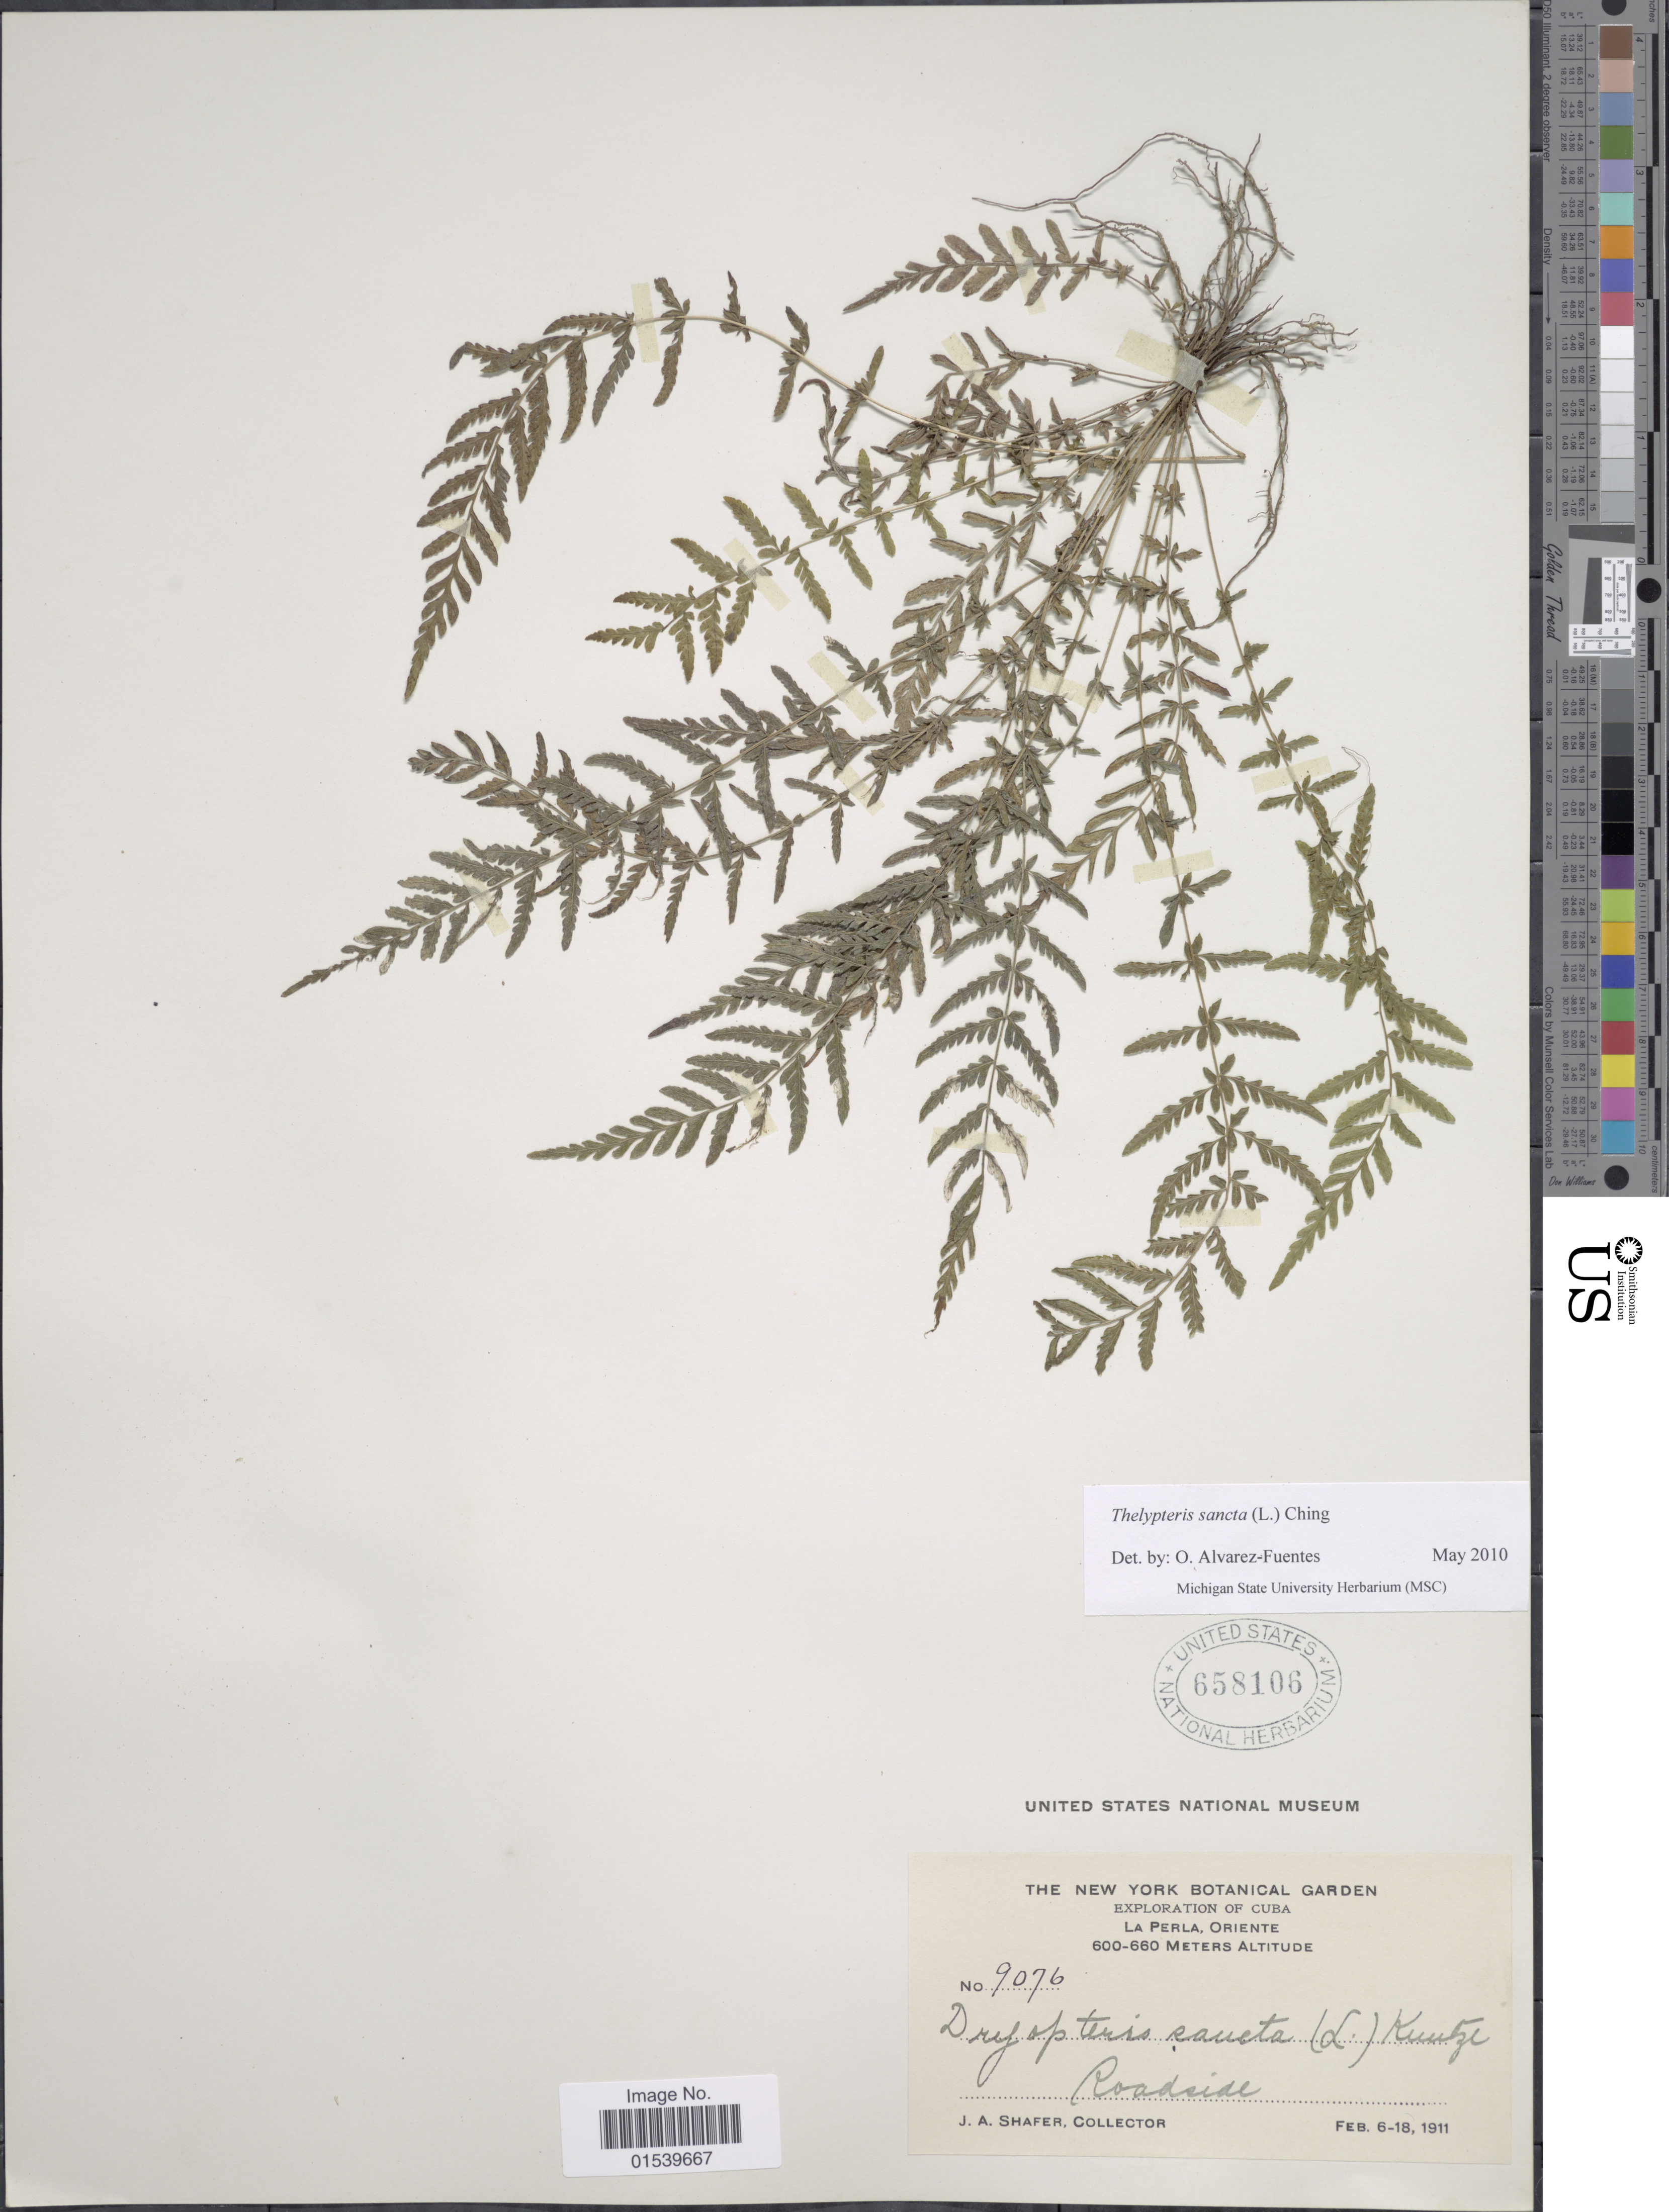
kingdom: Plantae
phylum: Tracheophyta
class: Polypodiopsida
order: Polypodiales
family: Thelypteridaceae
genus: Amauropelta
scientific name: Amauropelta sancta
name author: (L.) Pic. Serm.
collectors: J. A. Shafer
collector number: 9076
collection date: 1911-02-06/1911-02-18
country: Cuba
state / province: Oriente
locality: La Perla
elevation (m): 600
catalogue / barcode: US 658106